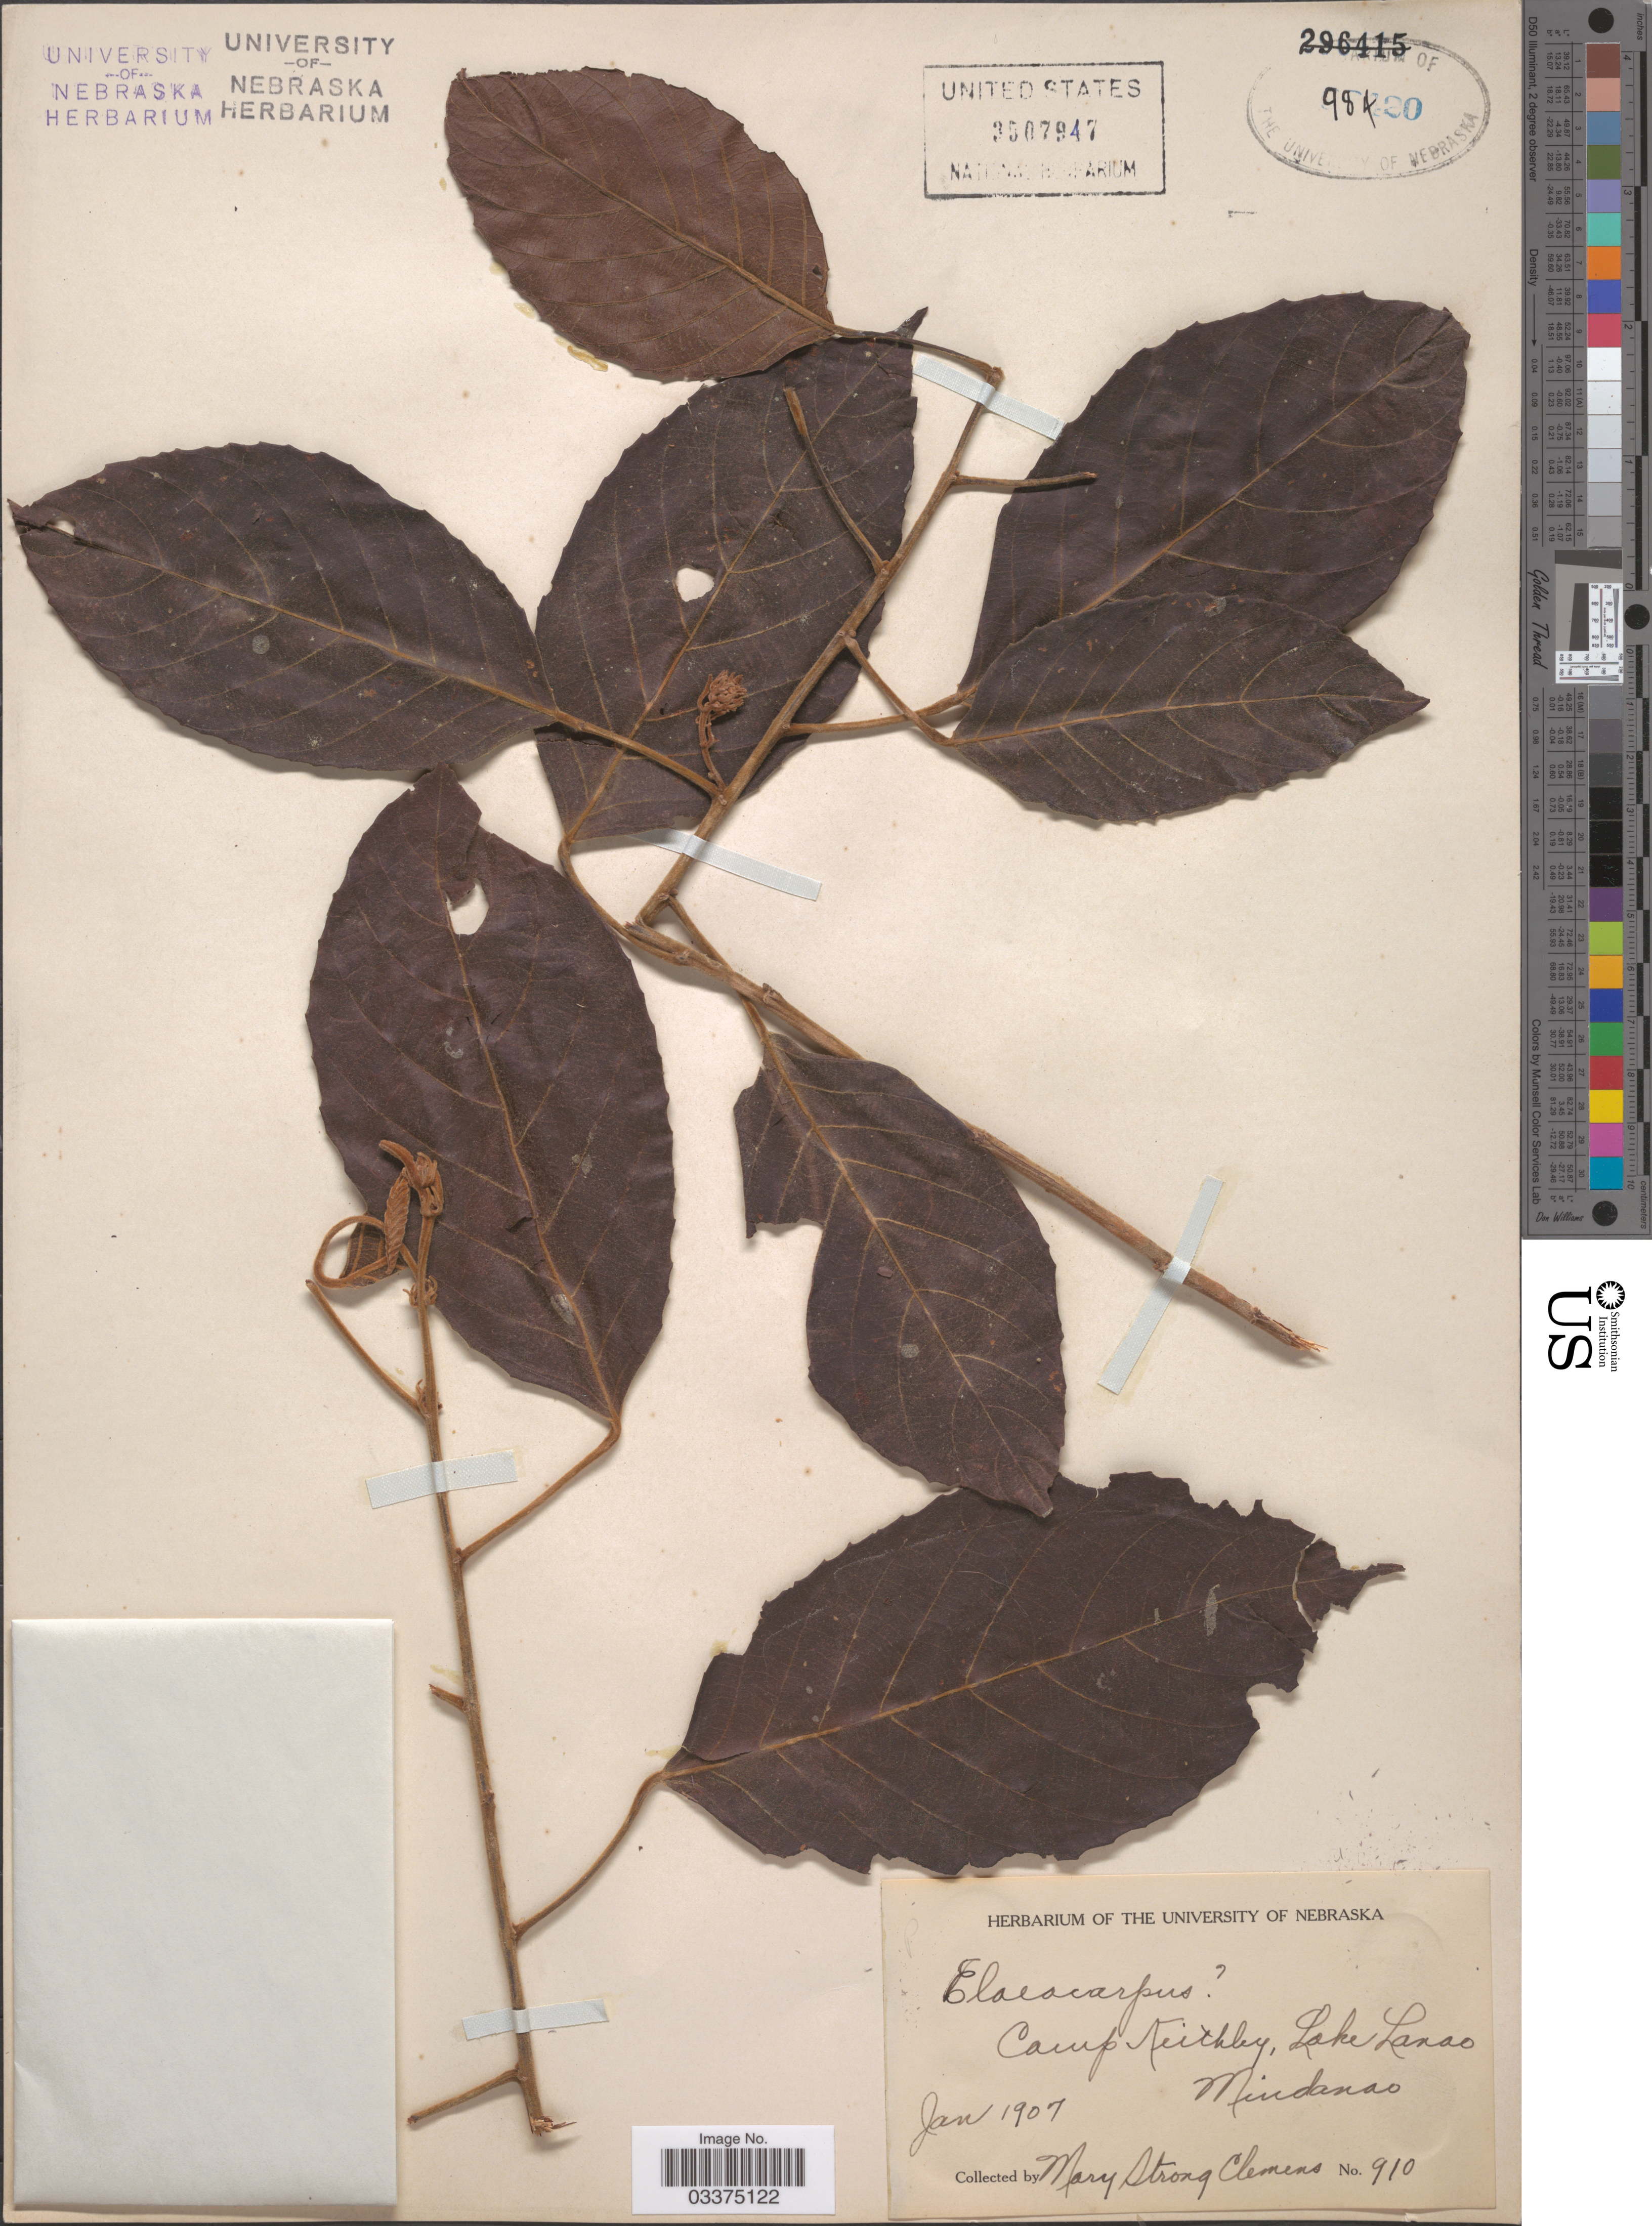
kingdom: Plantae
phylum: Tracheophyta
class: Magnoliopsida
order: Oxalidales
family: Elaeocarpaceae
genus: Elaeocarpus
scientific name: Elaeocarpus sp.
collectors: M. S. Clemens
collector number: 910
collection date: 1907-01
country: Philippines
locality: Camp Keithley, Lake Lanao. Mindanao.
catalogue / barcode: US 3507947